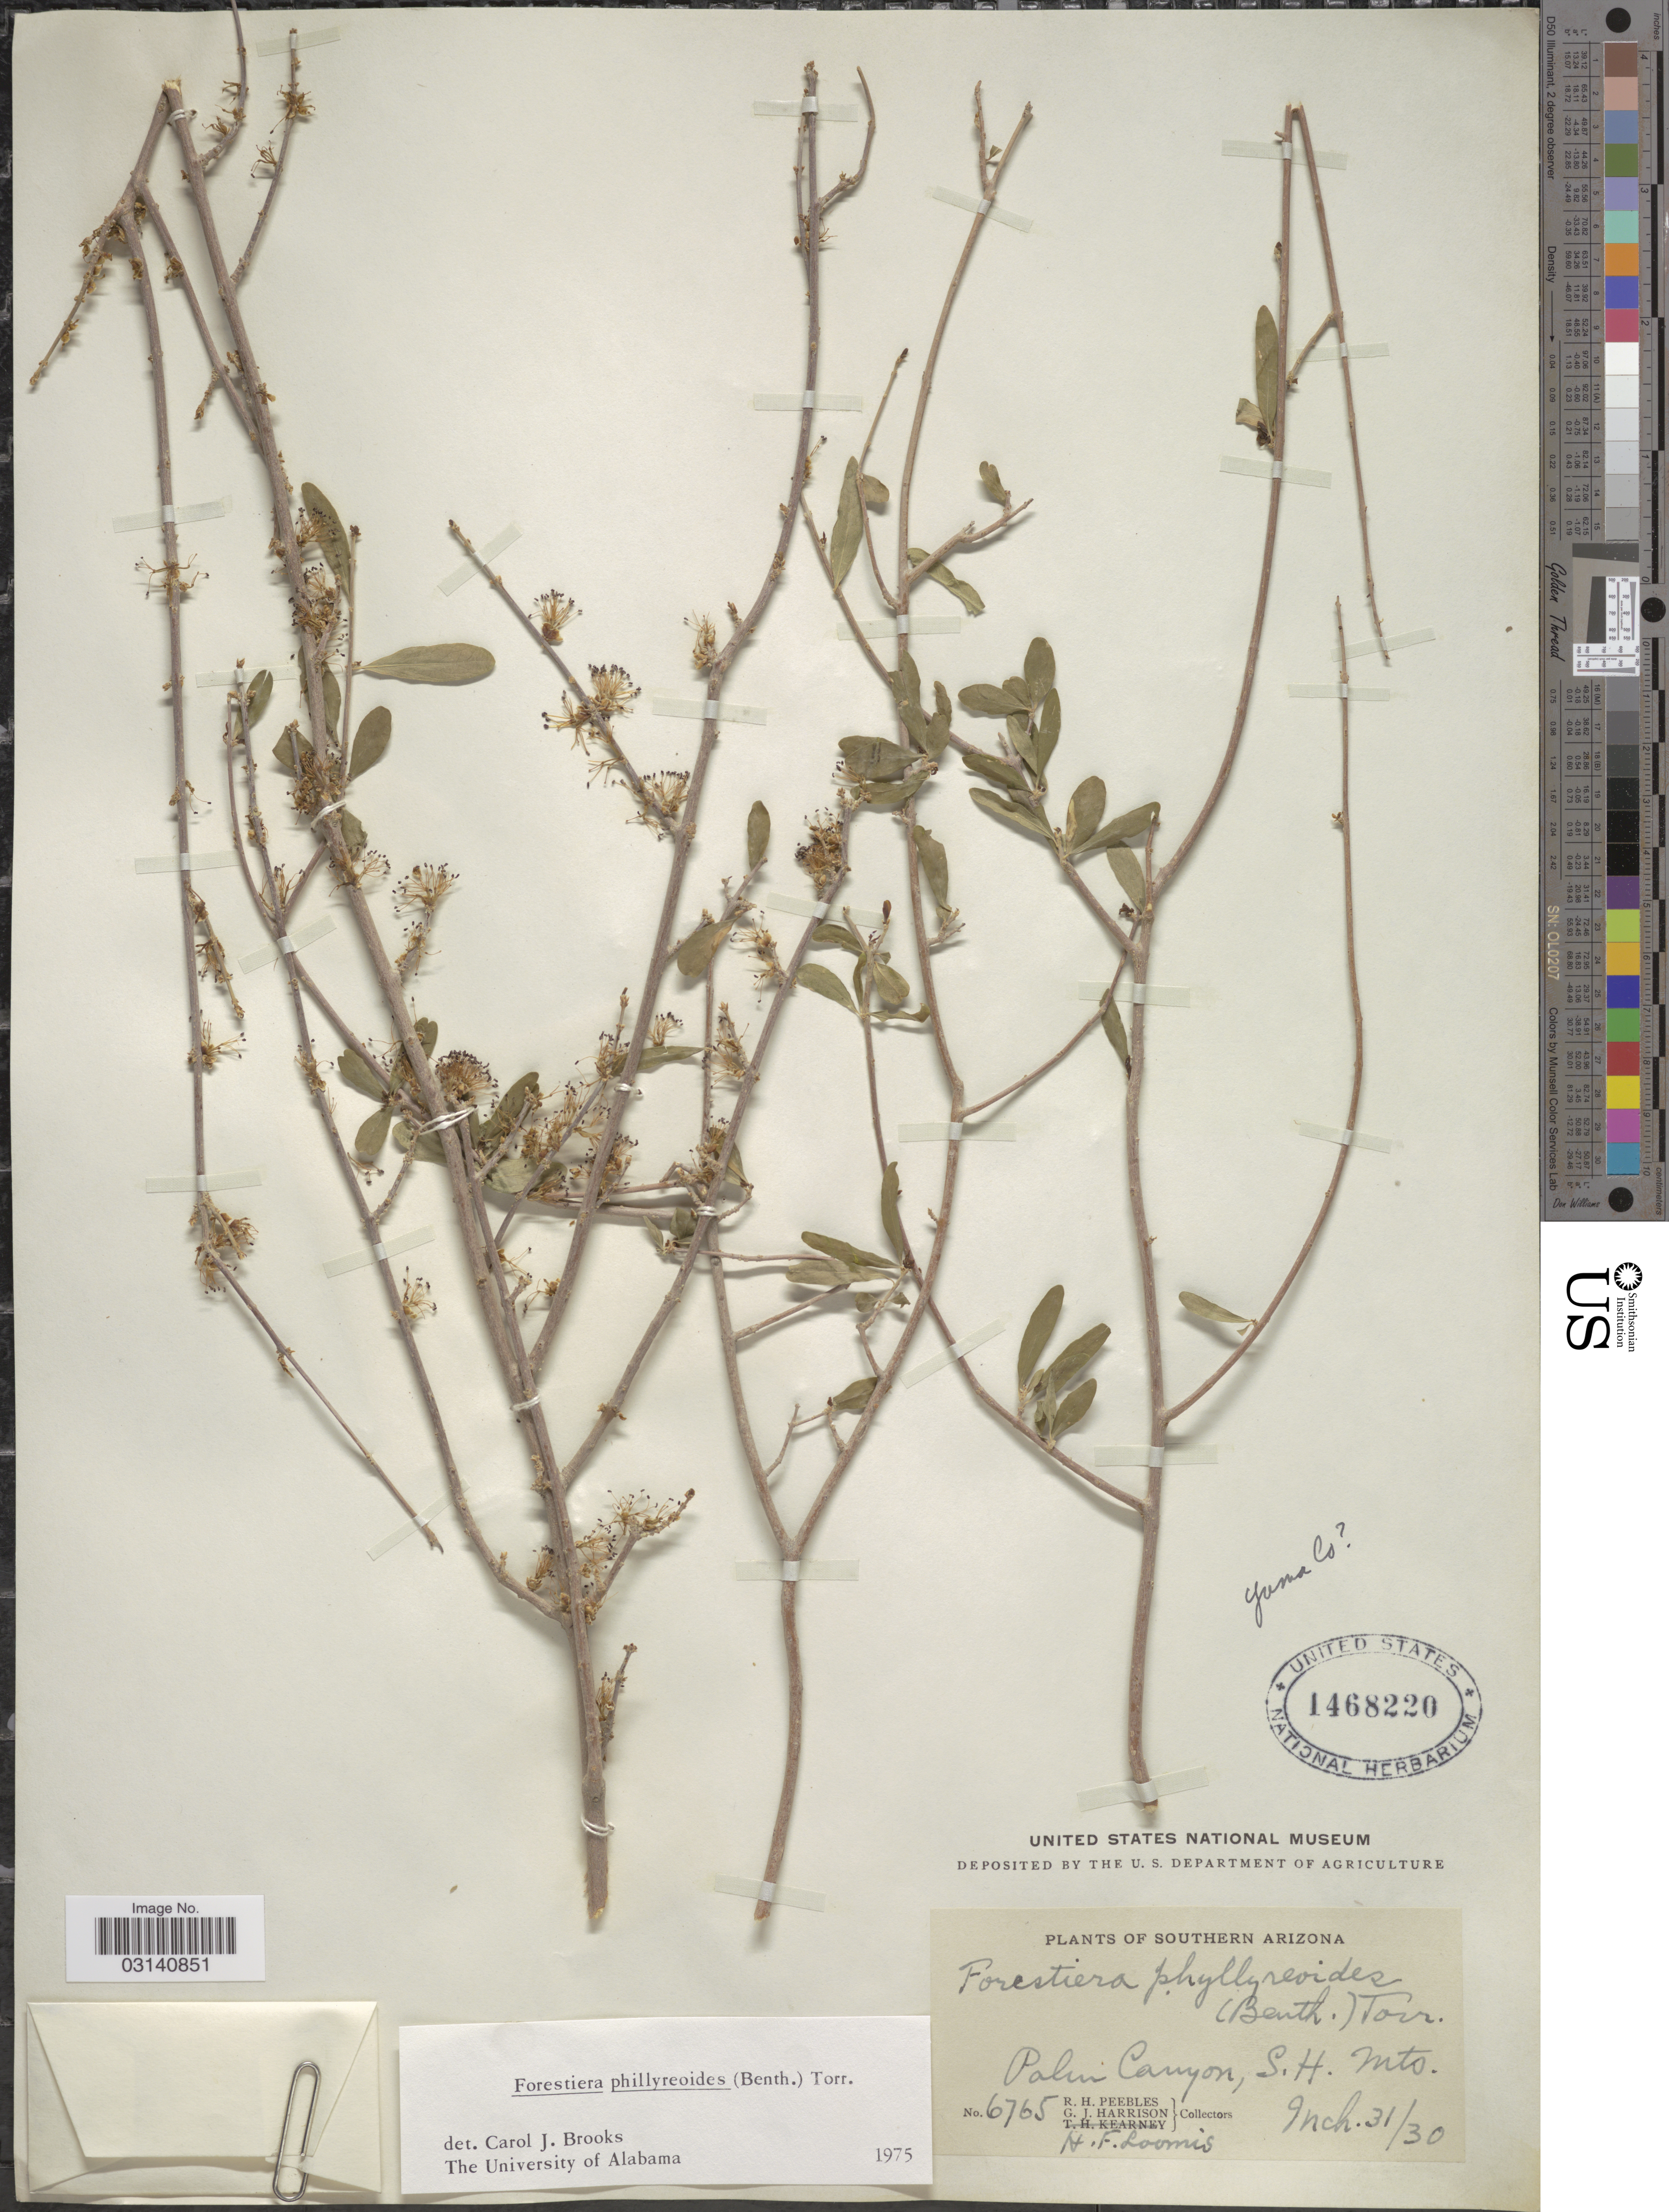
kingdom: Plantae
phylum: Tracheophyta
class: Magnoliopsida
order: Lamiales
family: Oleaceae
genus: Forestiera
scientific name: Forestiera phillyreoides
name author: (Benth.) Torr.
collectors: R. H. Peebles, G. J. Harrison & H. F. Loomis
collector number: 6765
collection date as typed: Transcribed d/m/y: 31/3/30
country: United States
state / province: Arizona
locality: Southern Arizona. Palm Canyon, S. H. Mts.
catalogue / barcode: US 1468220